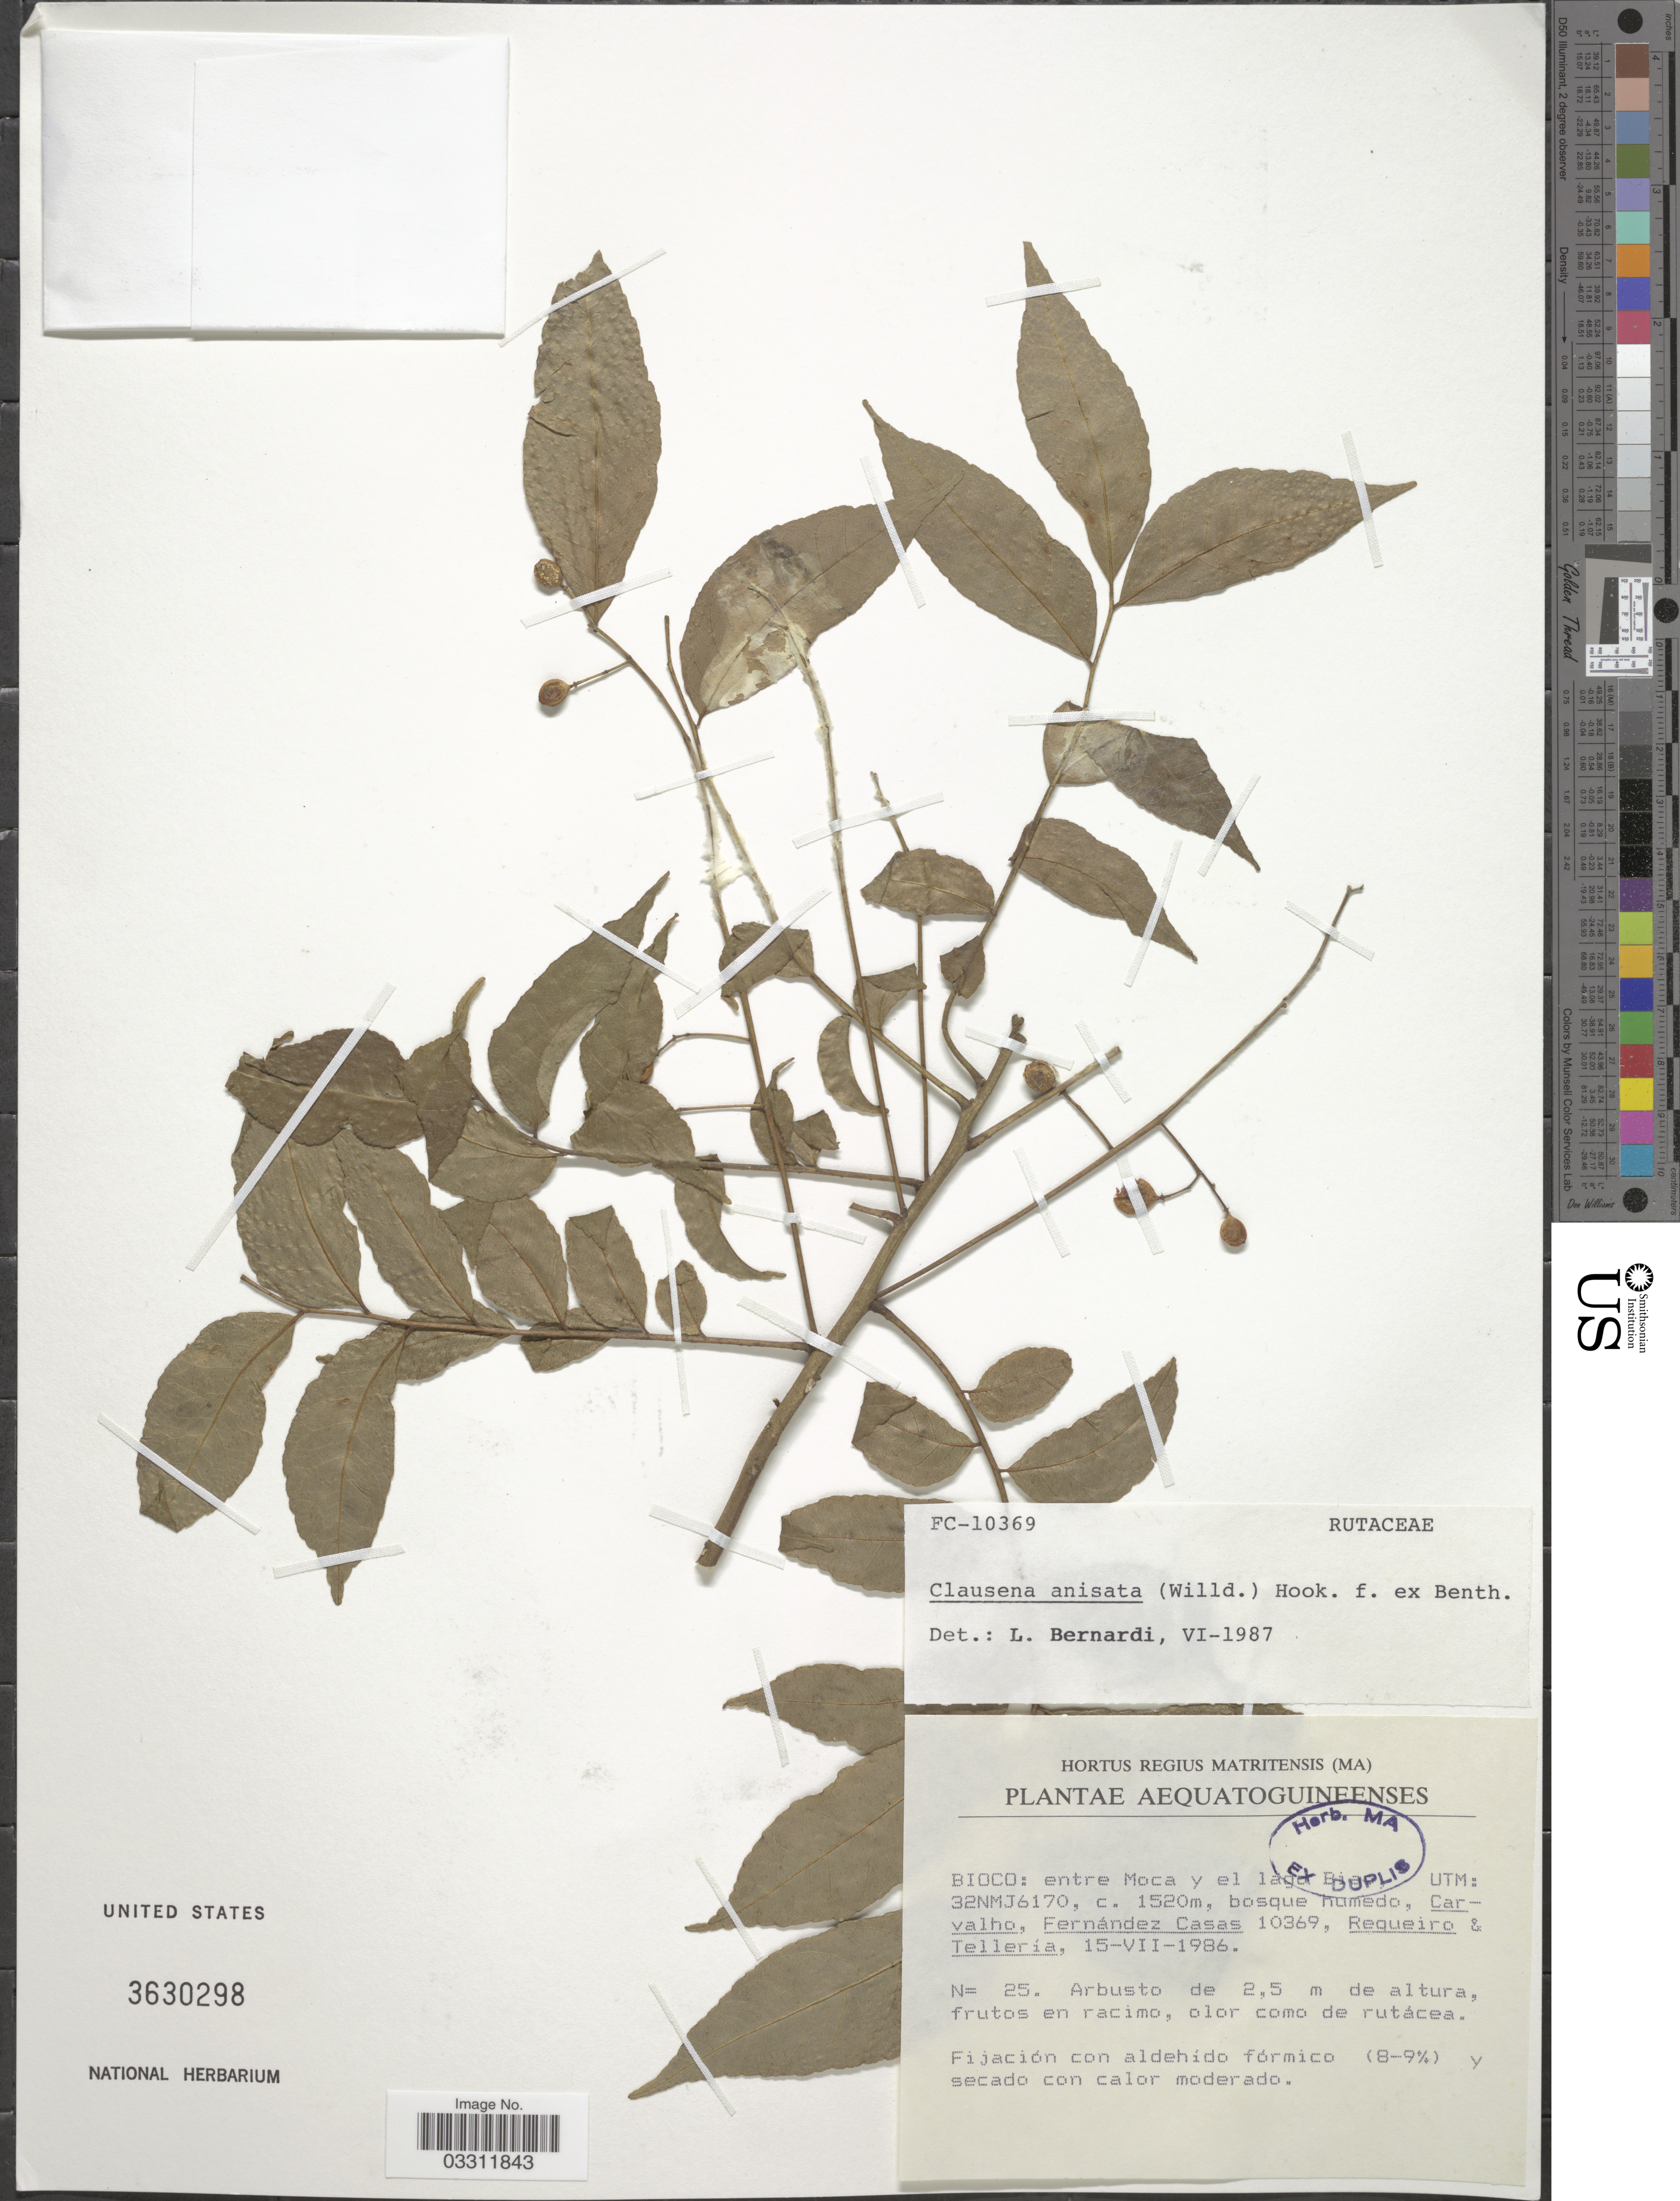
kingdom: Plantae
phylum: Tracheophyta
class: Magnoliopsida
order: Sapindales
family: Rutaceae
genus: Clausena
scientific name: Clausena anisata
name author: (Willd.) Benth.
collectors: Carvalho, --, F. Casas, Requeiro, -- & -. Telleria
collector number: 10369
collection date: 1986-07-15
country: Equatorial Guinea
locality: Aequatoguineenses. Bioco: entre Moca y el lago Biao, UTM: 32NMJ6170.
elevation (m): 1520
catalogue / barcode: US 3630298